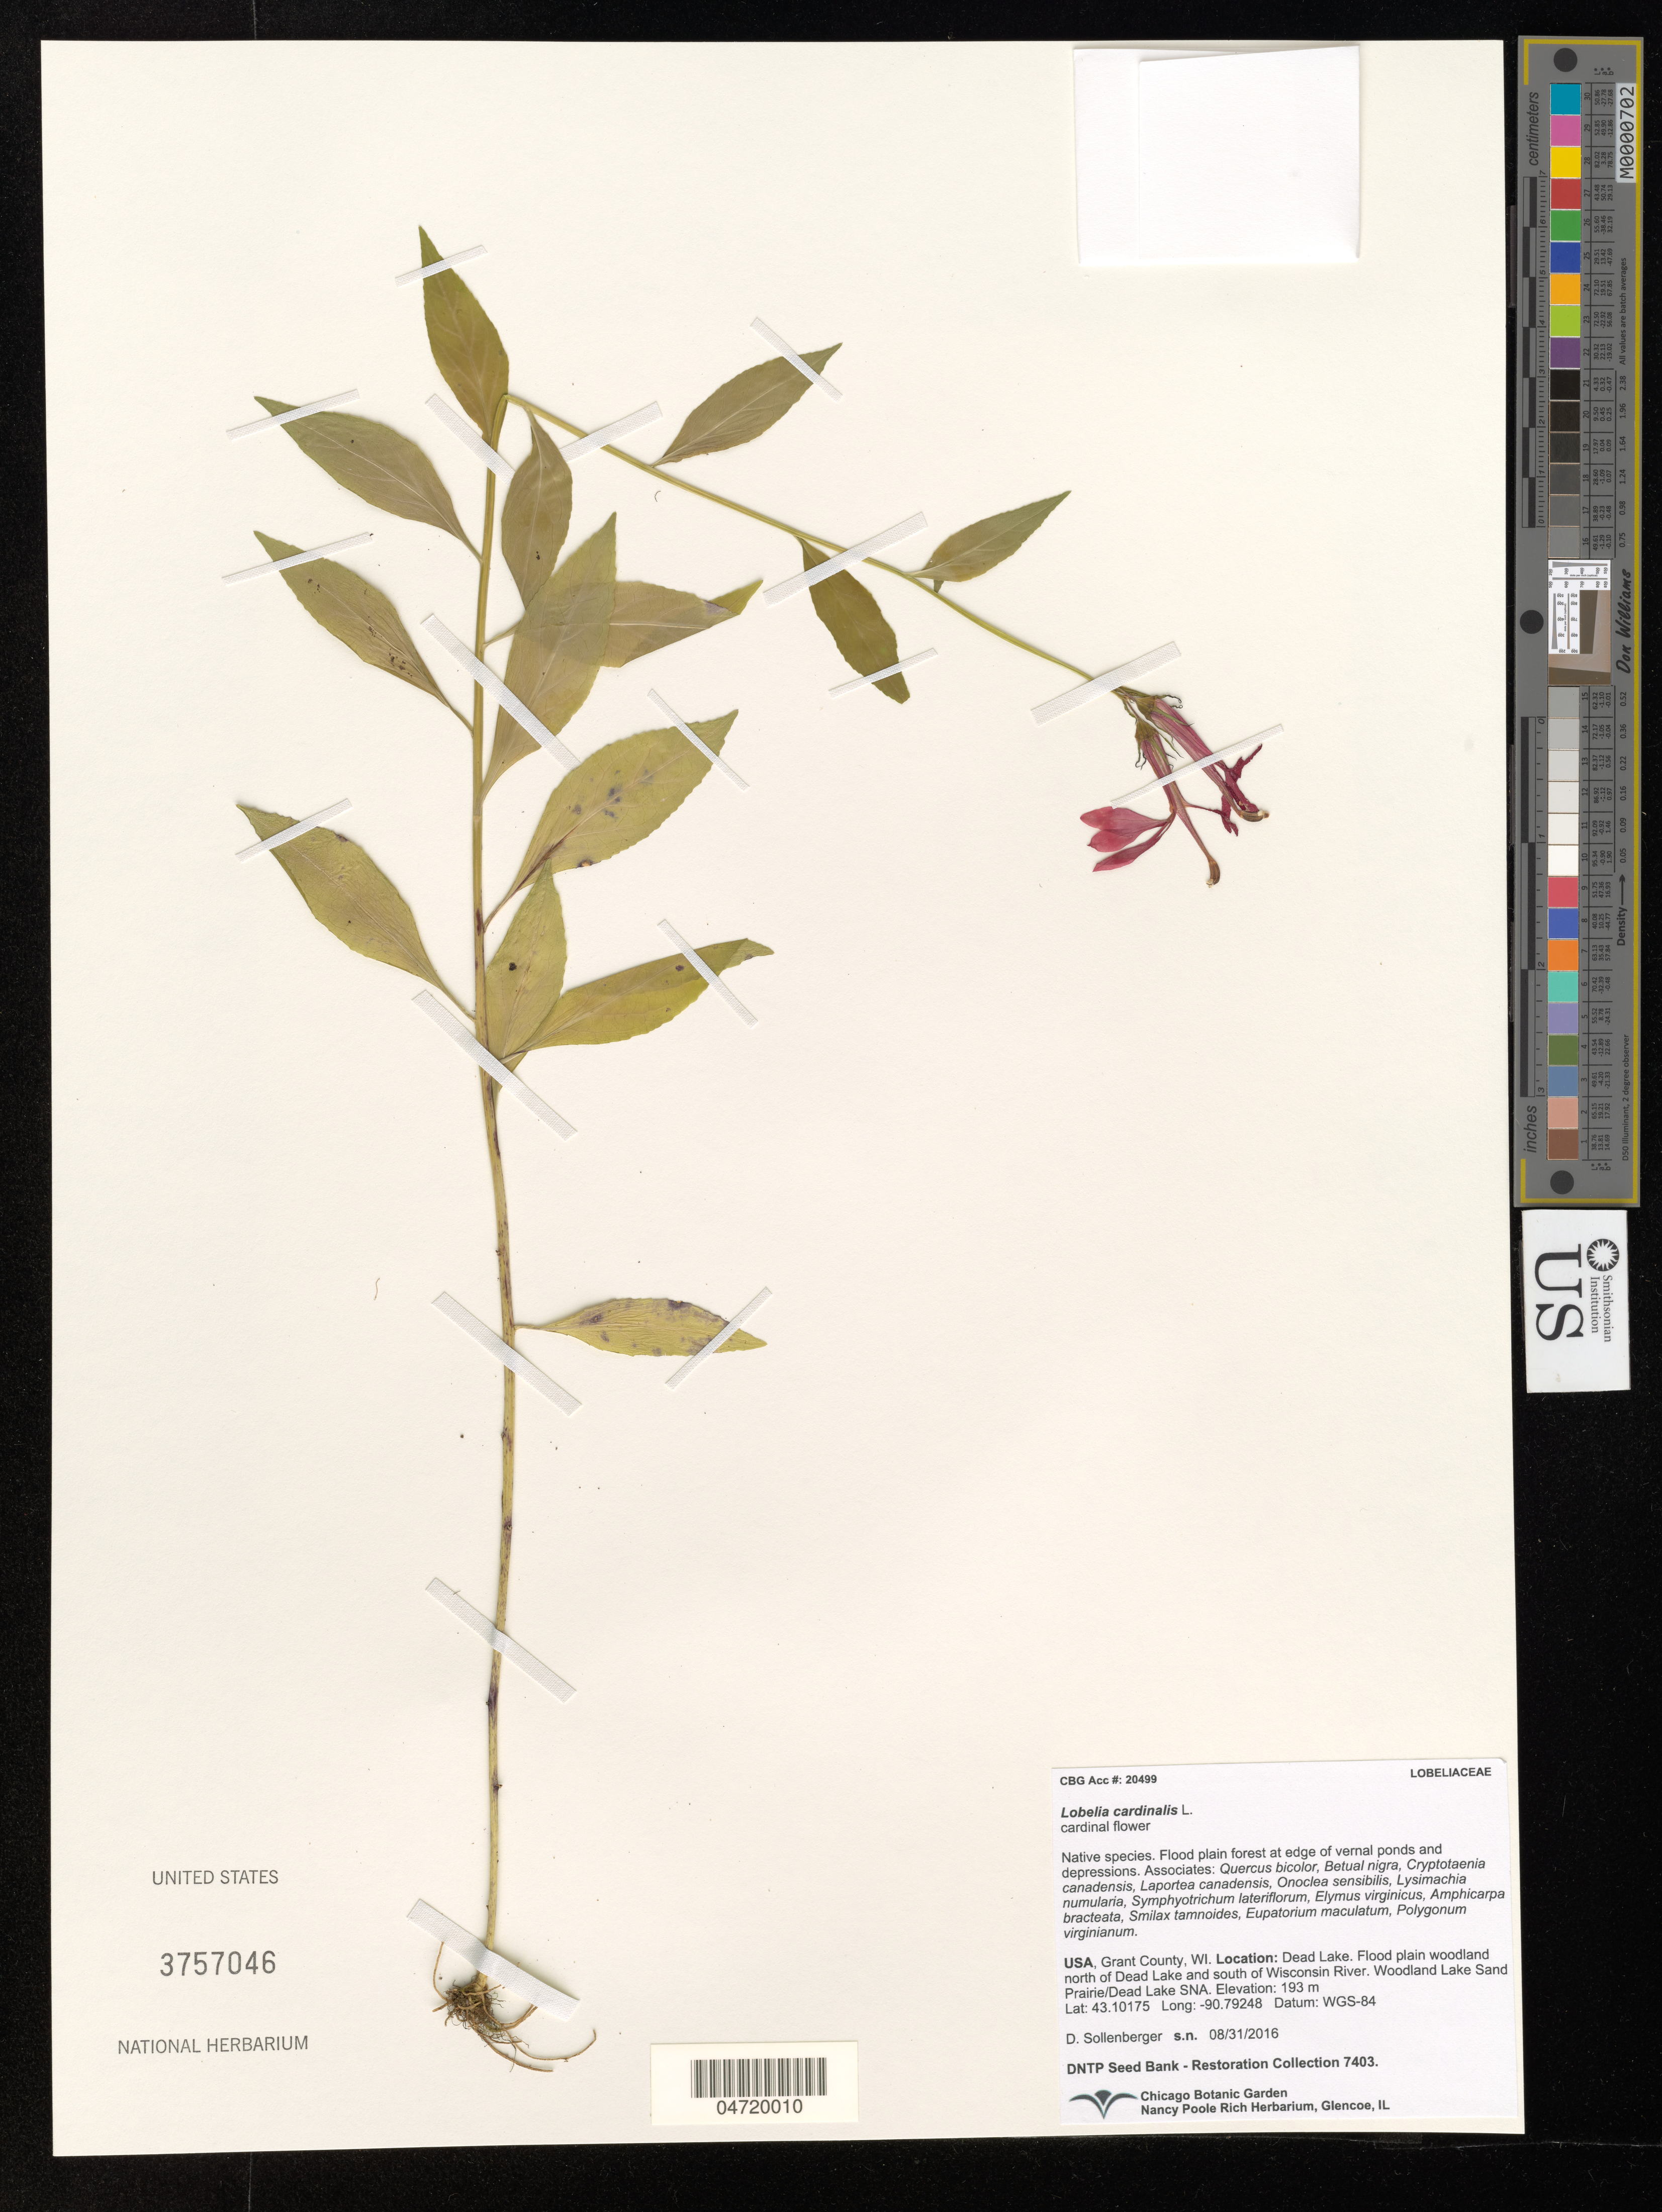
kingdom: Plantae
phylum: Tracheophyta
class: Magnoliopsida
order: Asterales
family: Campanulaceae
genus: Lobelia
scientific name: Lobelia cardinalis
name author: L.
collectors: D. Sollenberger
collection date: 2016-08-31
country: United States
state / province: Wisconsin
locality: Grant County, WI. Dead Lake. Flood plain woodland north of Dead Lake and south of Wisconsin River. Woodland Lake Sand Prairie/Dead Lake SNA.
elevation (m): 193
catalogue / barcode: US 3757046